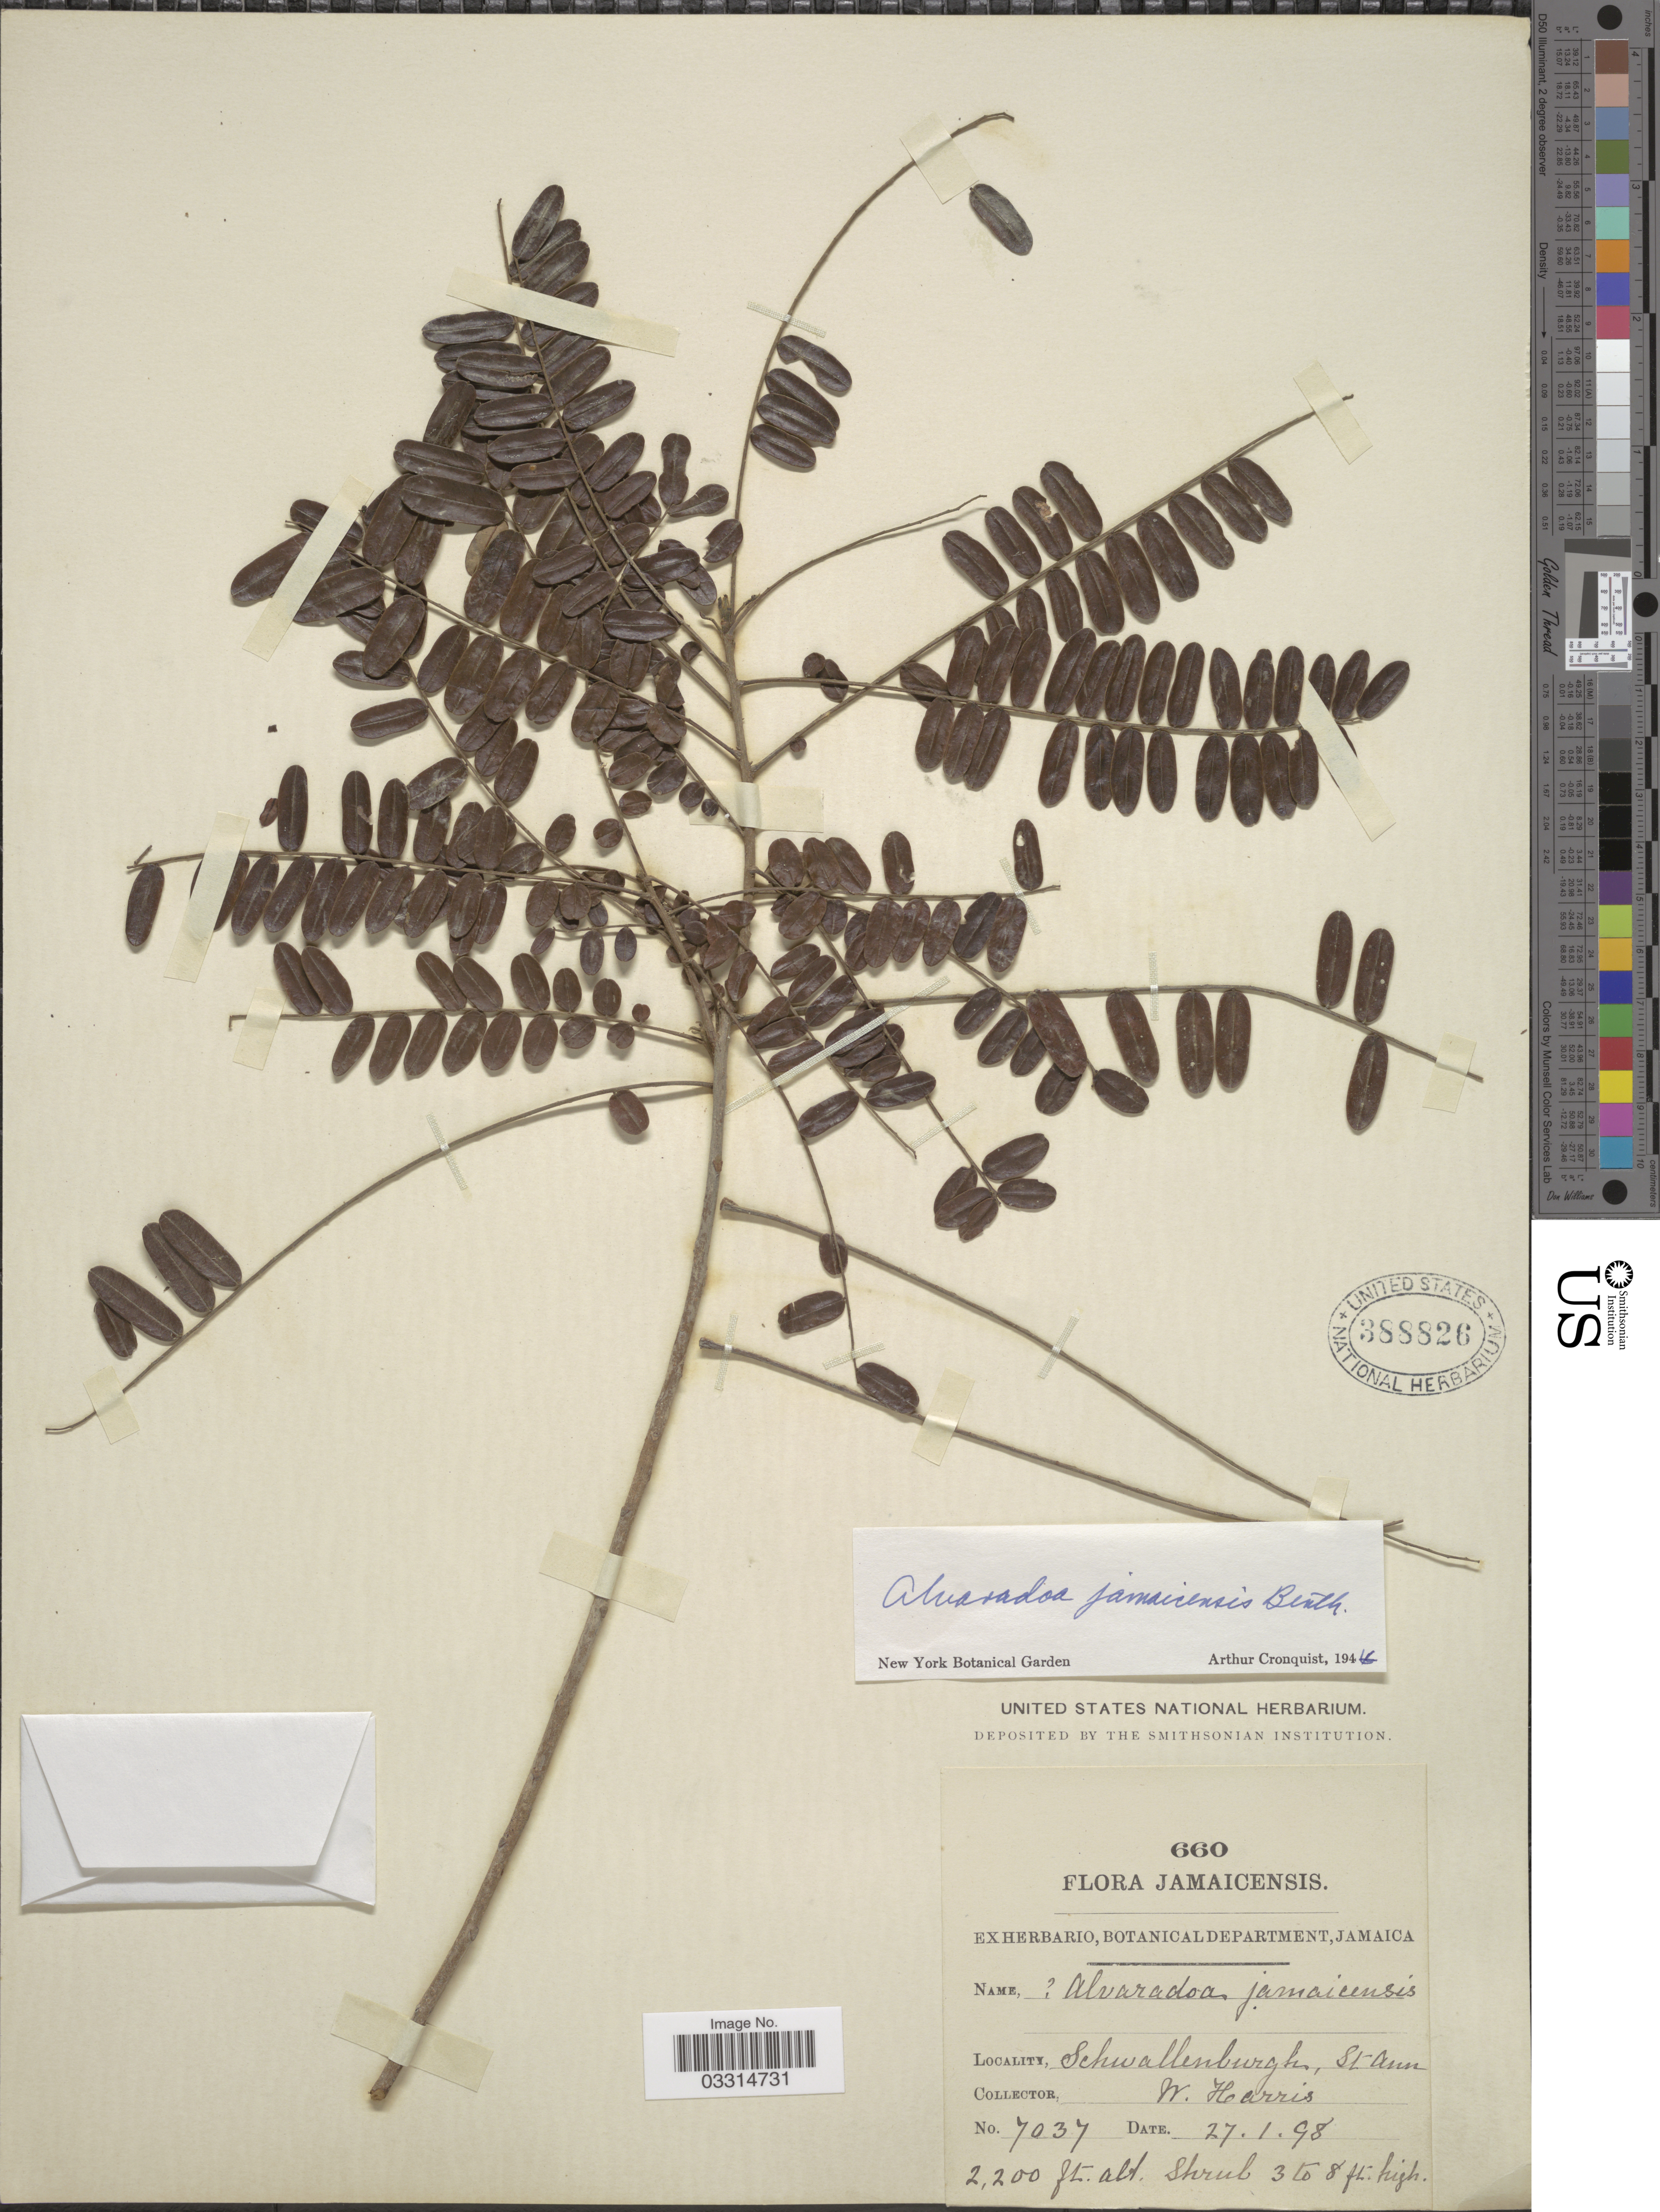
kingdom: Plantae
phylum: Tracheophyta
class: Magnoliopsida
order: Picramniales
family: Picramniaceae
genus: Alvaradoa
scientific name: Alvaradoa jamaicensis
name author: Benth.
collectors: W. Harris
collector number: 7037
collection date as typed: Transcribed d/m/y: 27/1/98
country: Jamaica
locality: Schwallenburgh, St Ann.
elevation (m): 671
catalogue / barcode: US 388826